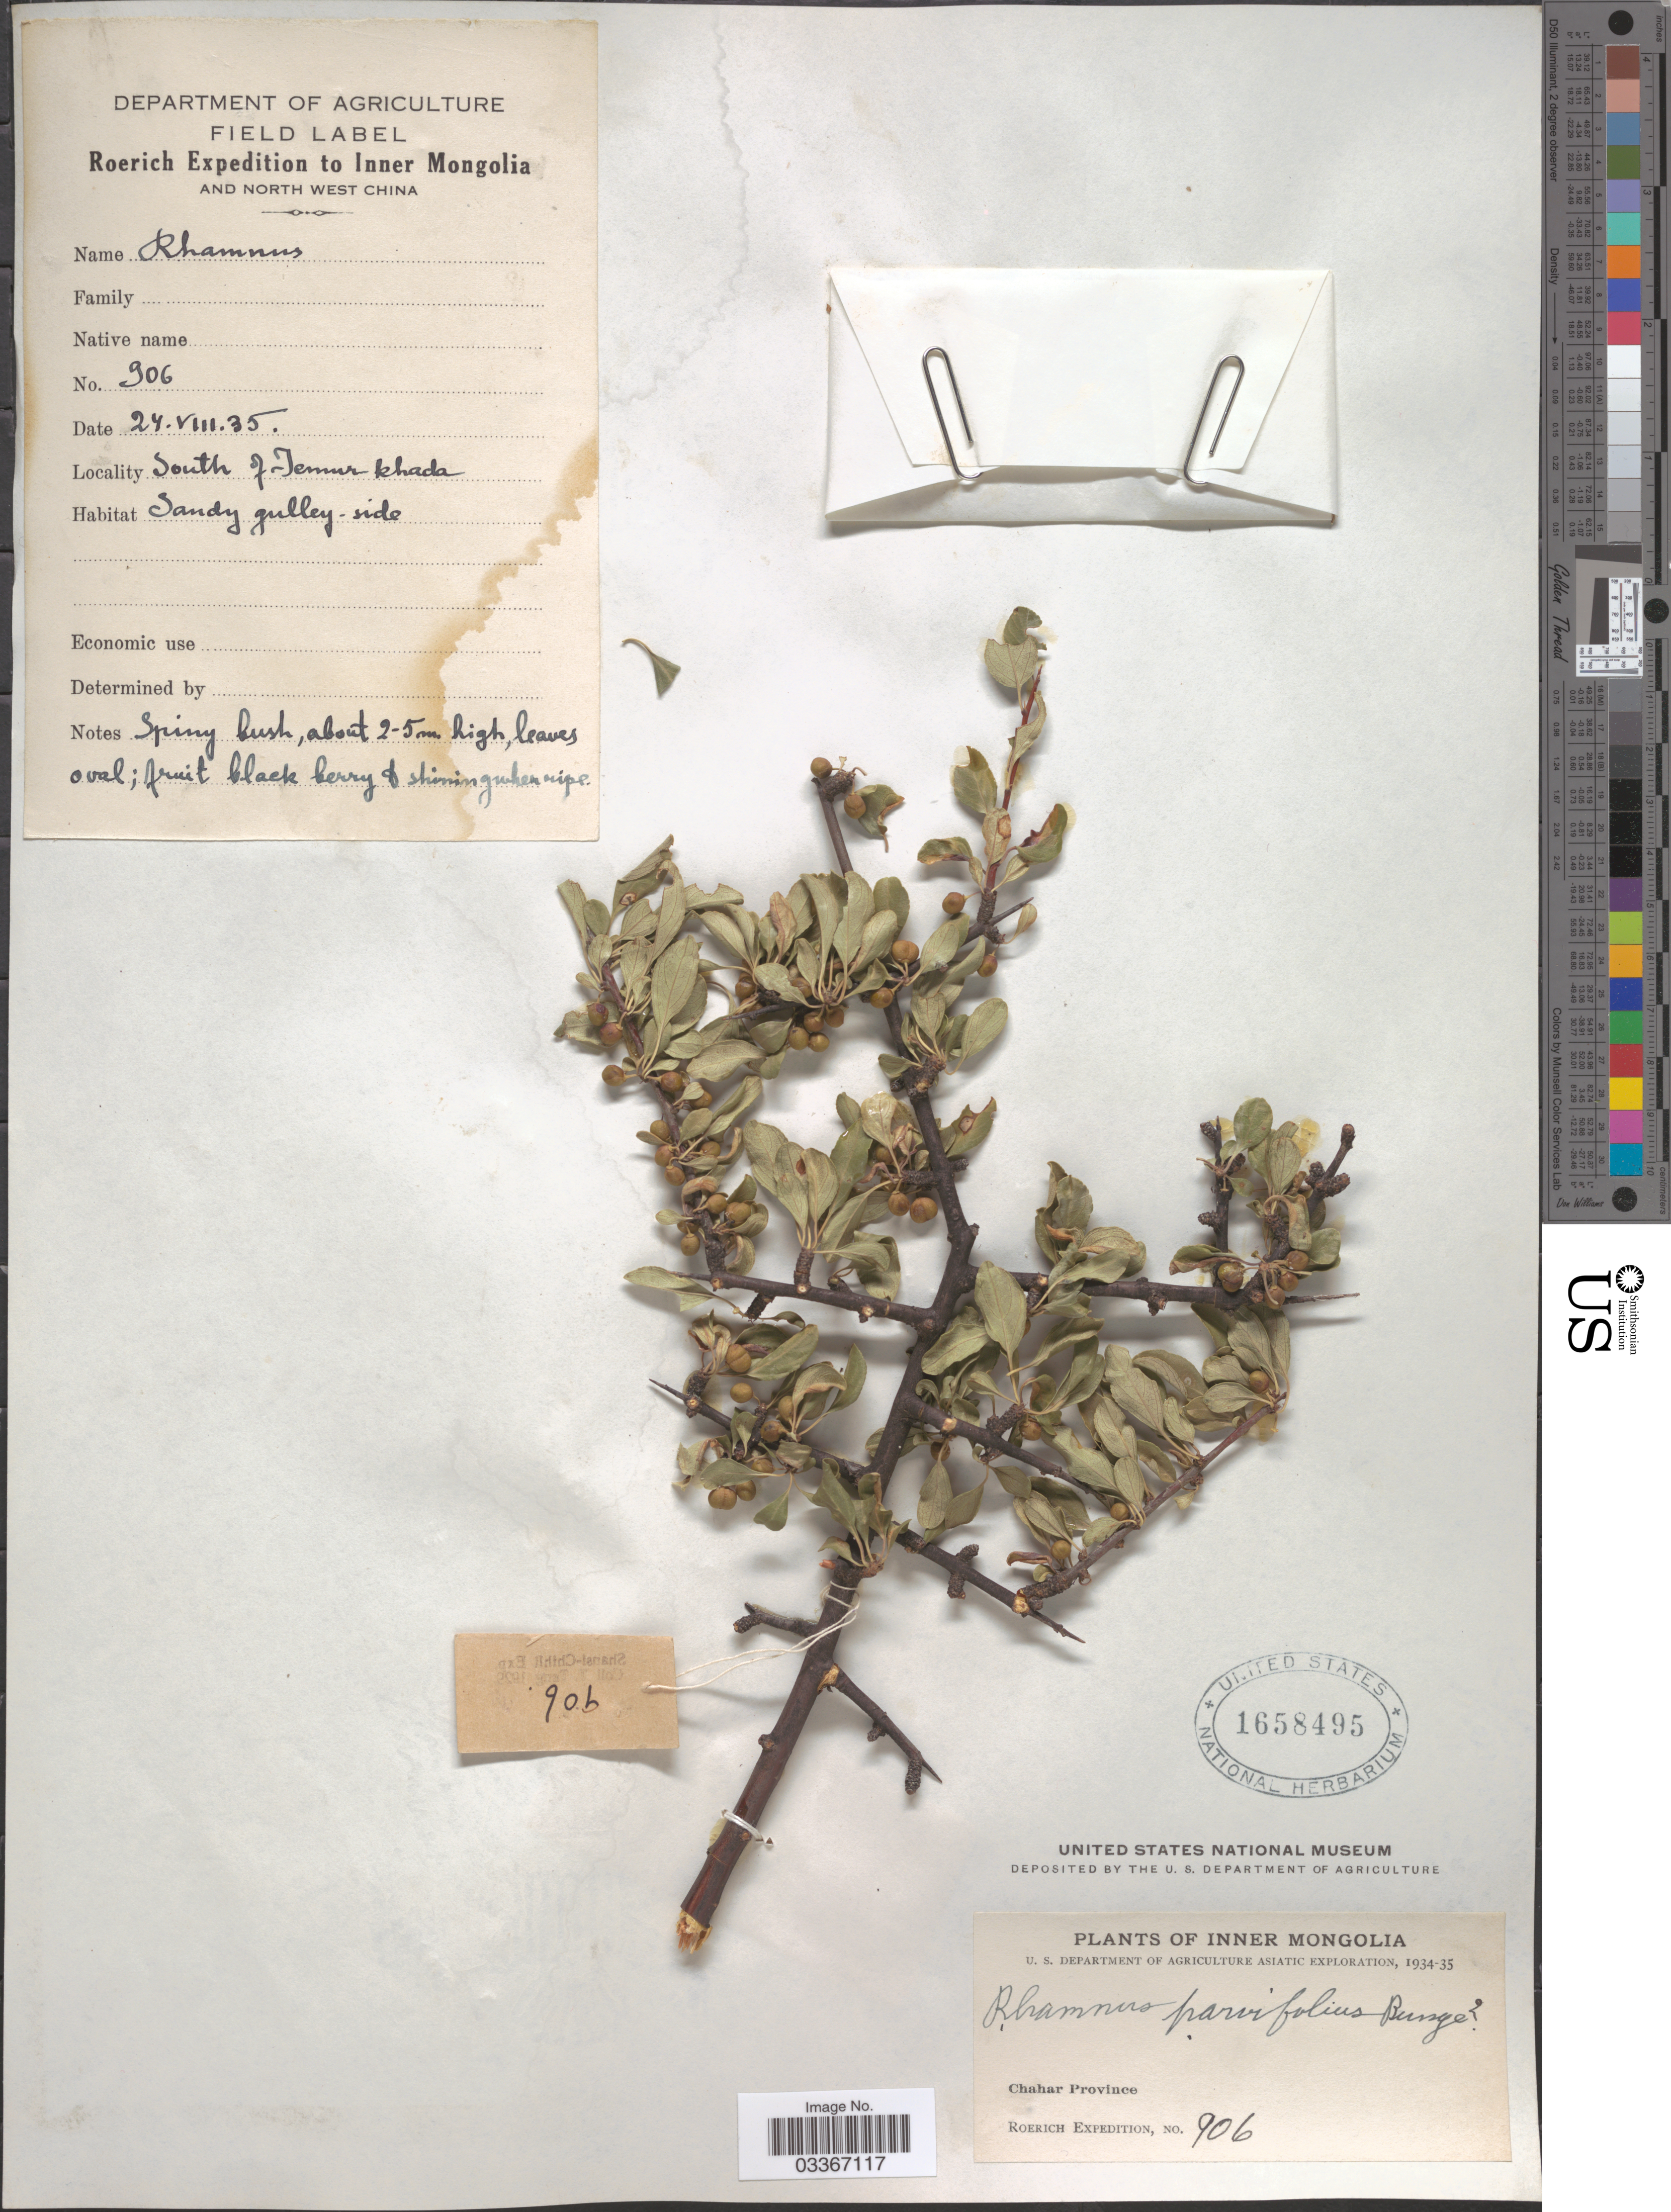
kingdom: Plantae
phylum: Tracheophyta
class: Magnoliopsida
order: Rosales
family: Rhamnaceae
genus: Rhamnus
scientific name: Rhamnus parvifolia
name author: Bunge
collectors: Roerich Expedition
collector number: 906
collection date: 1935-08-24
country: China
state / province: Nei Monggol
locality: Inner Mongolia and North West China. South of Temur khada. Chahar Province.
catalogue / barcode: US 1658495